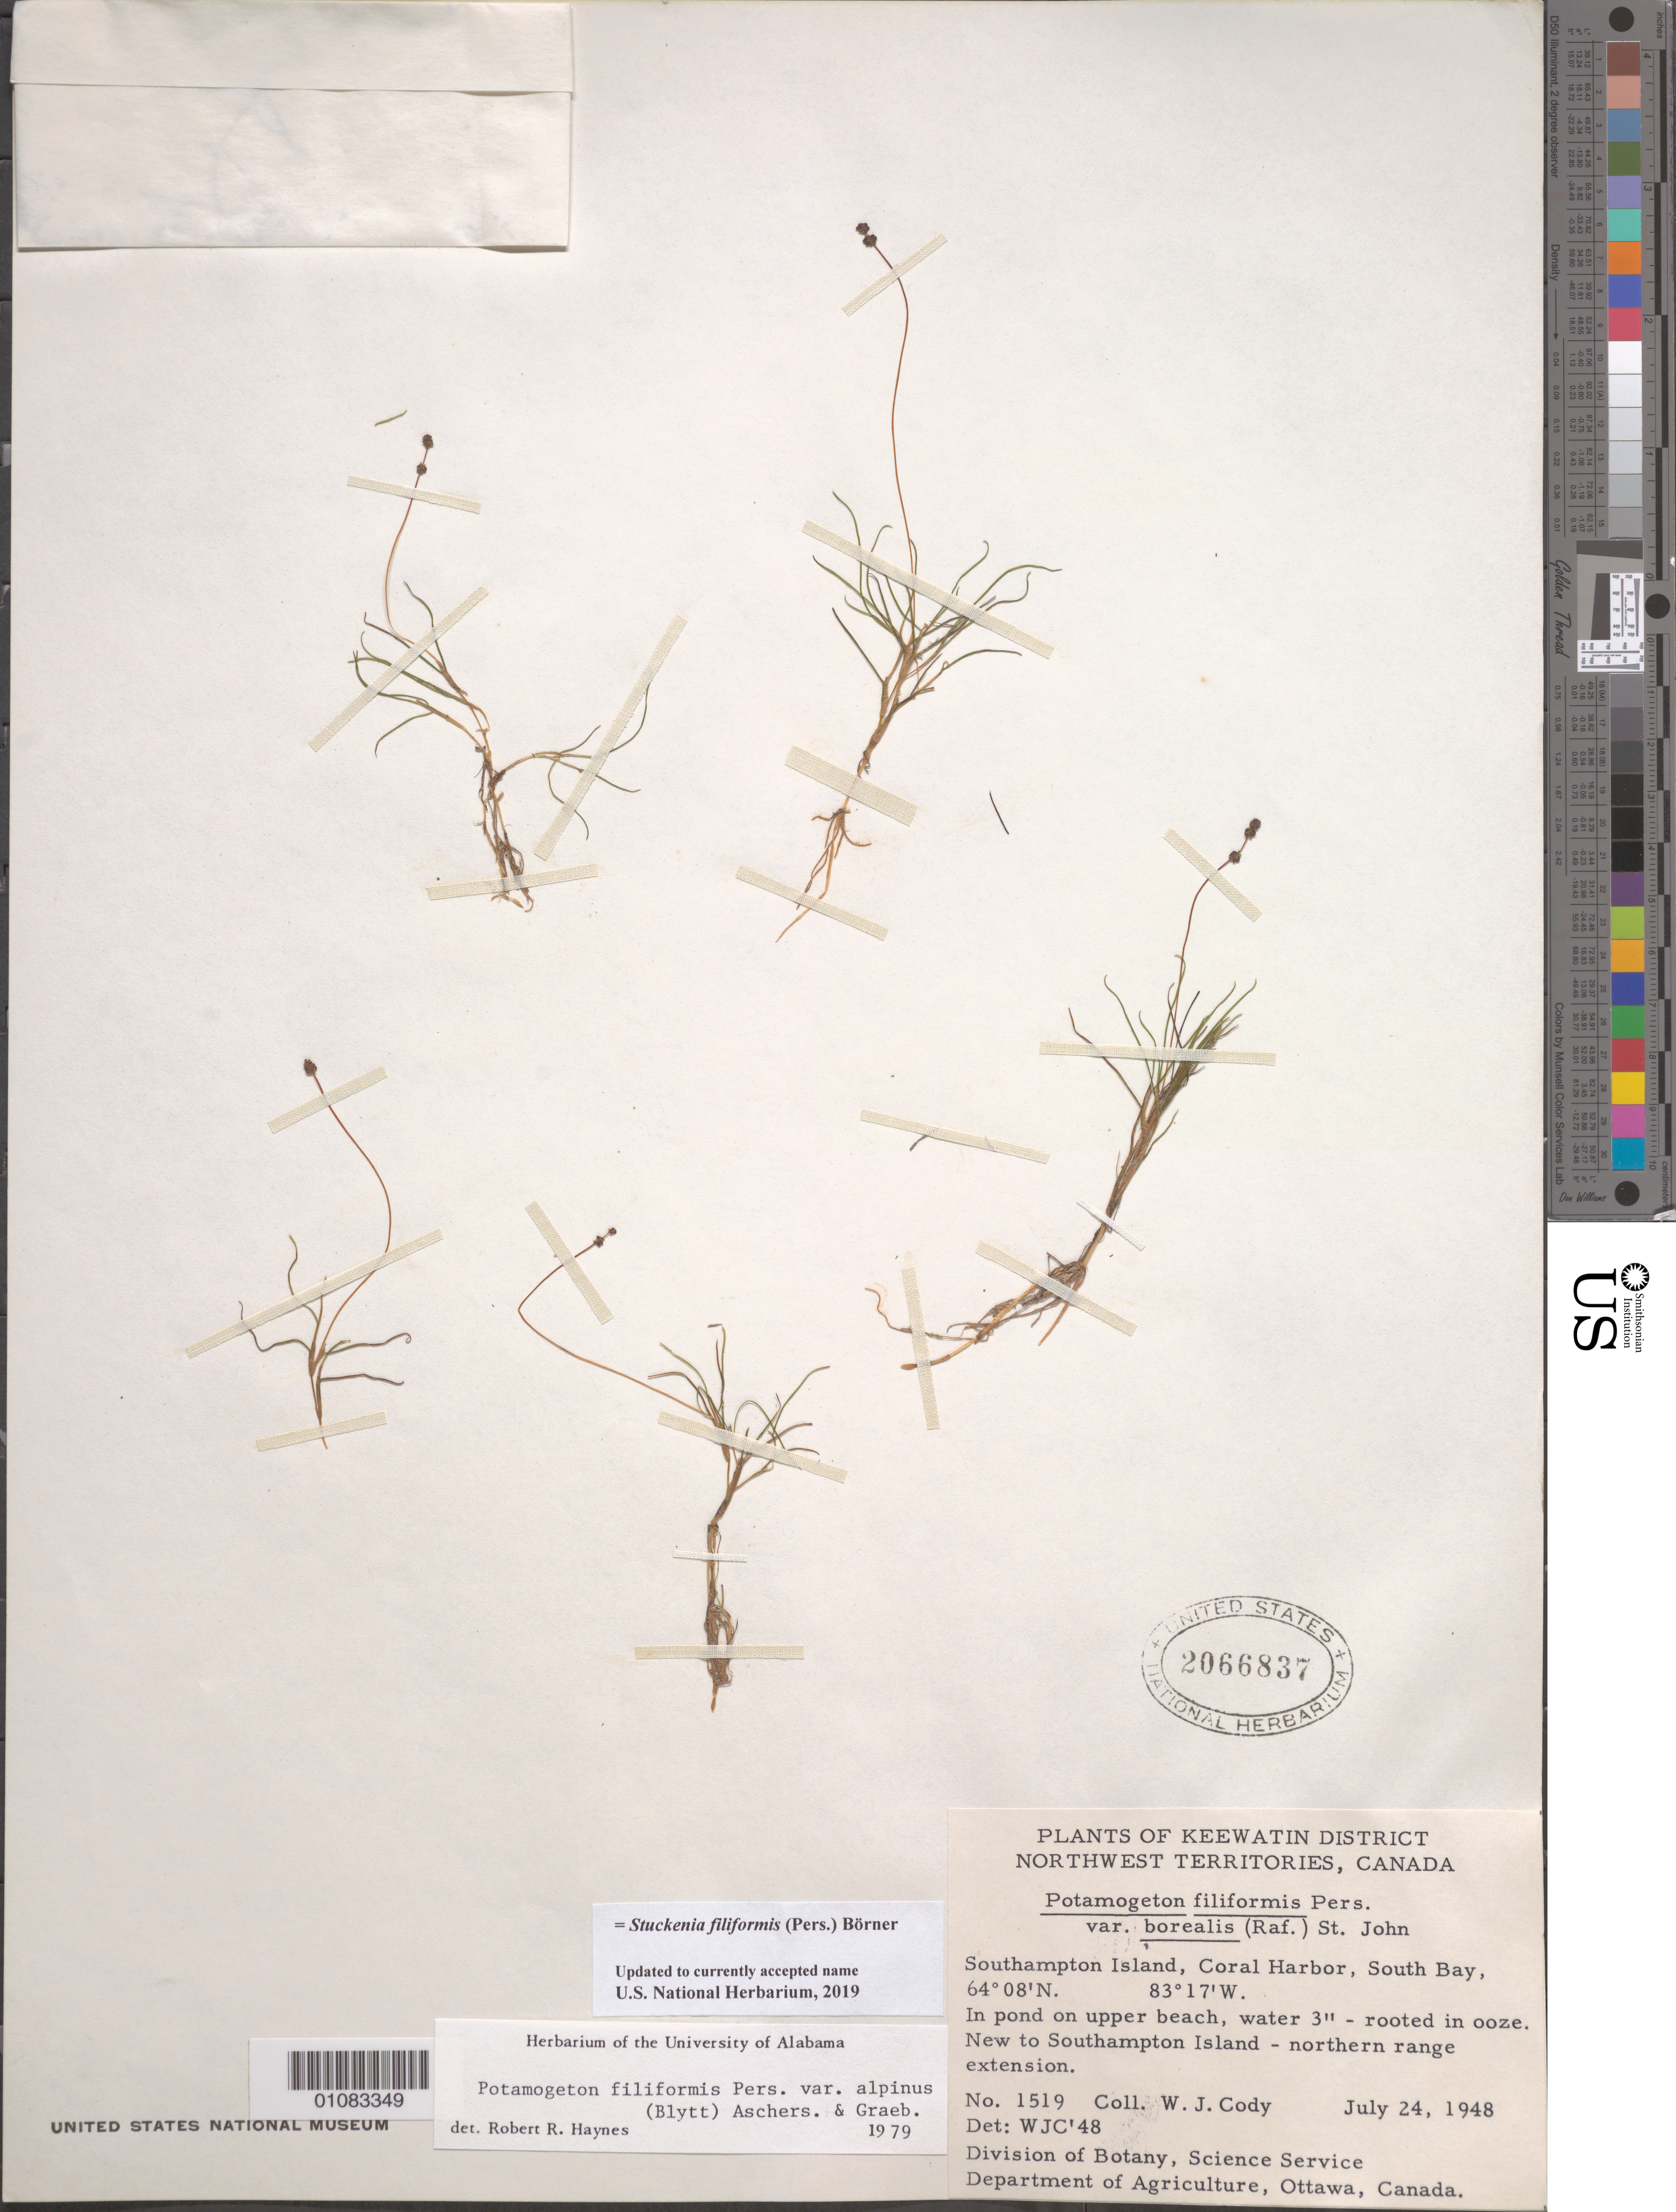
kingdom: Plantae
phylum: Tracheophyta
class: Liliopsida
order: Alismatales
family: Potamogetonaceae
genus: Potamogeton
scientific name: Potamogeton filiformis var. alpinus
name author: Almquist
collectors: W. Cody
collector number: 1519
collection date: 1948-07-24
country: Canada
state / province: Northwest Territories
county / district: Keewatin District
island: Southampton Island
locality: Coral Harbor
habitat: In pond on upper beach, rooted in ooze.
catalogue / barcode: US 2066837